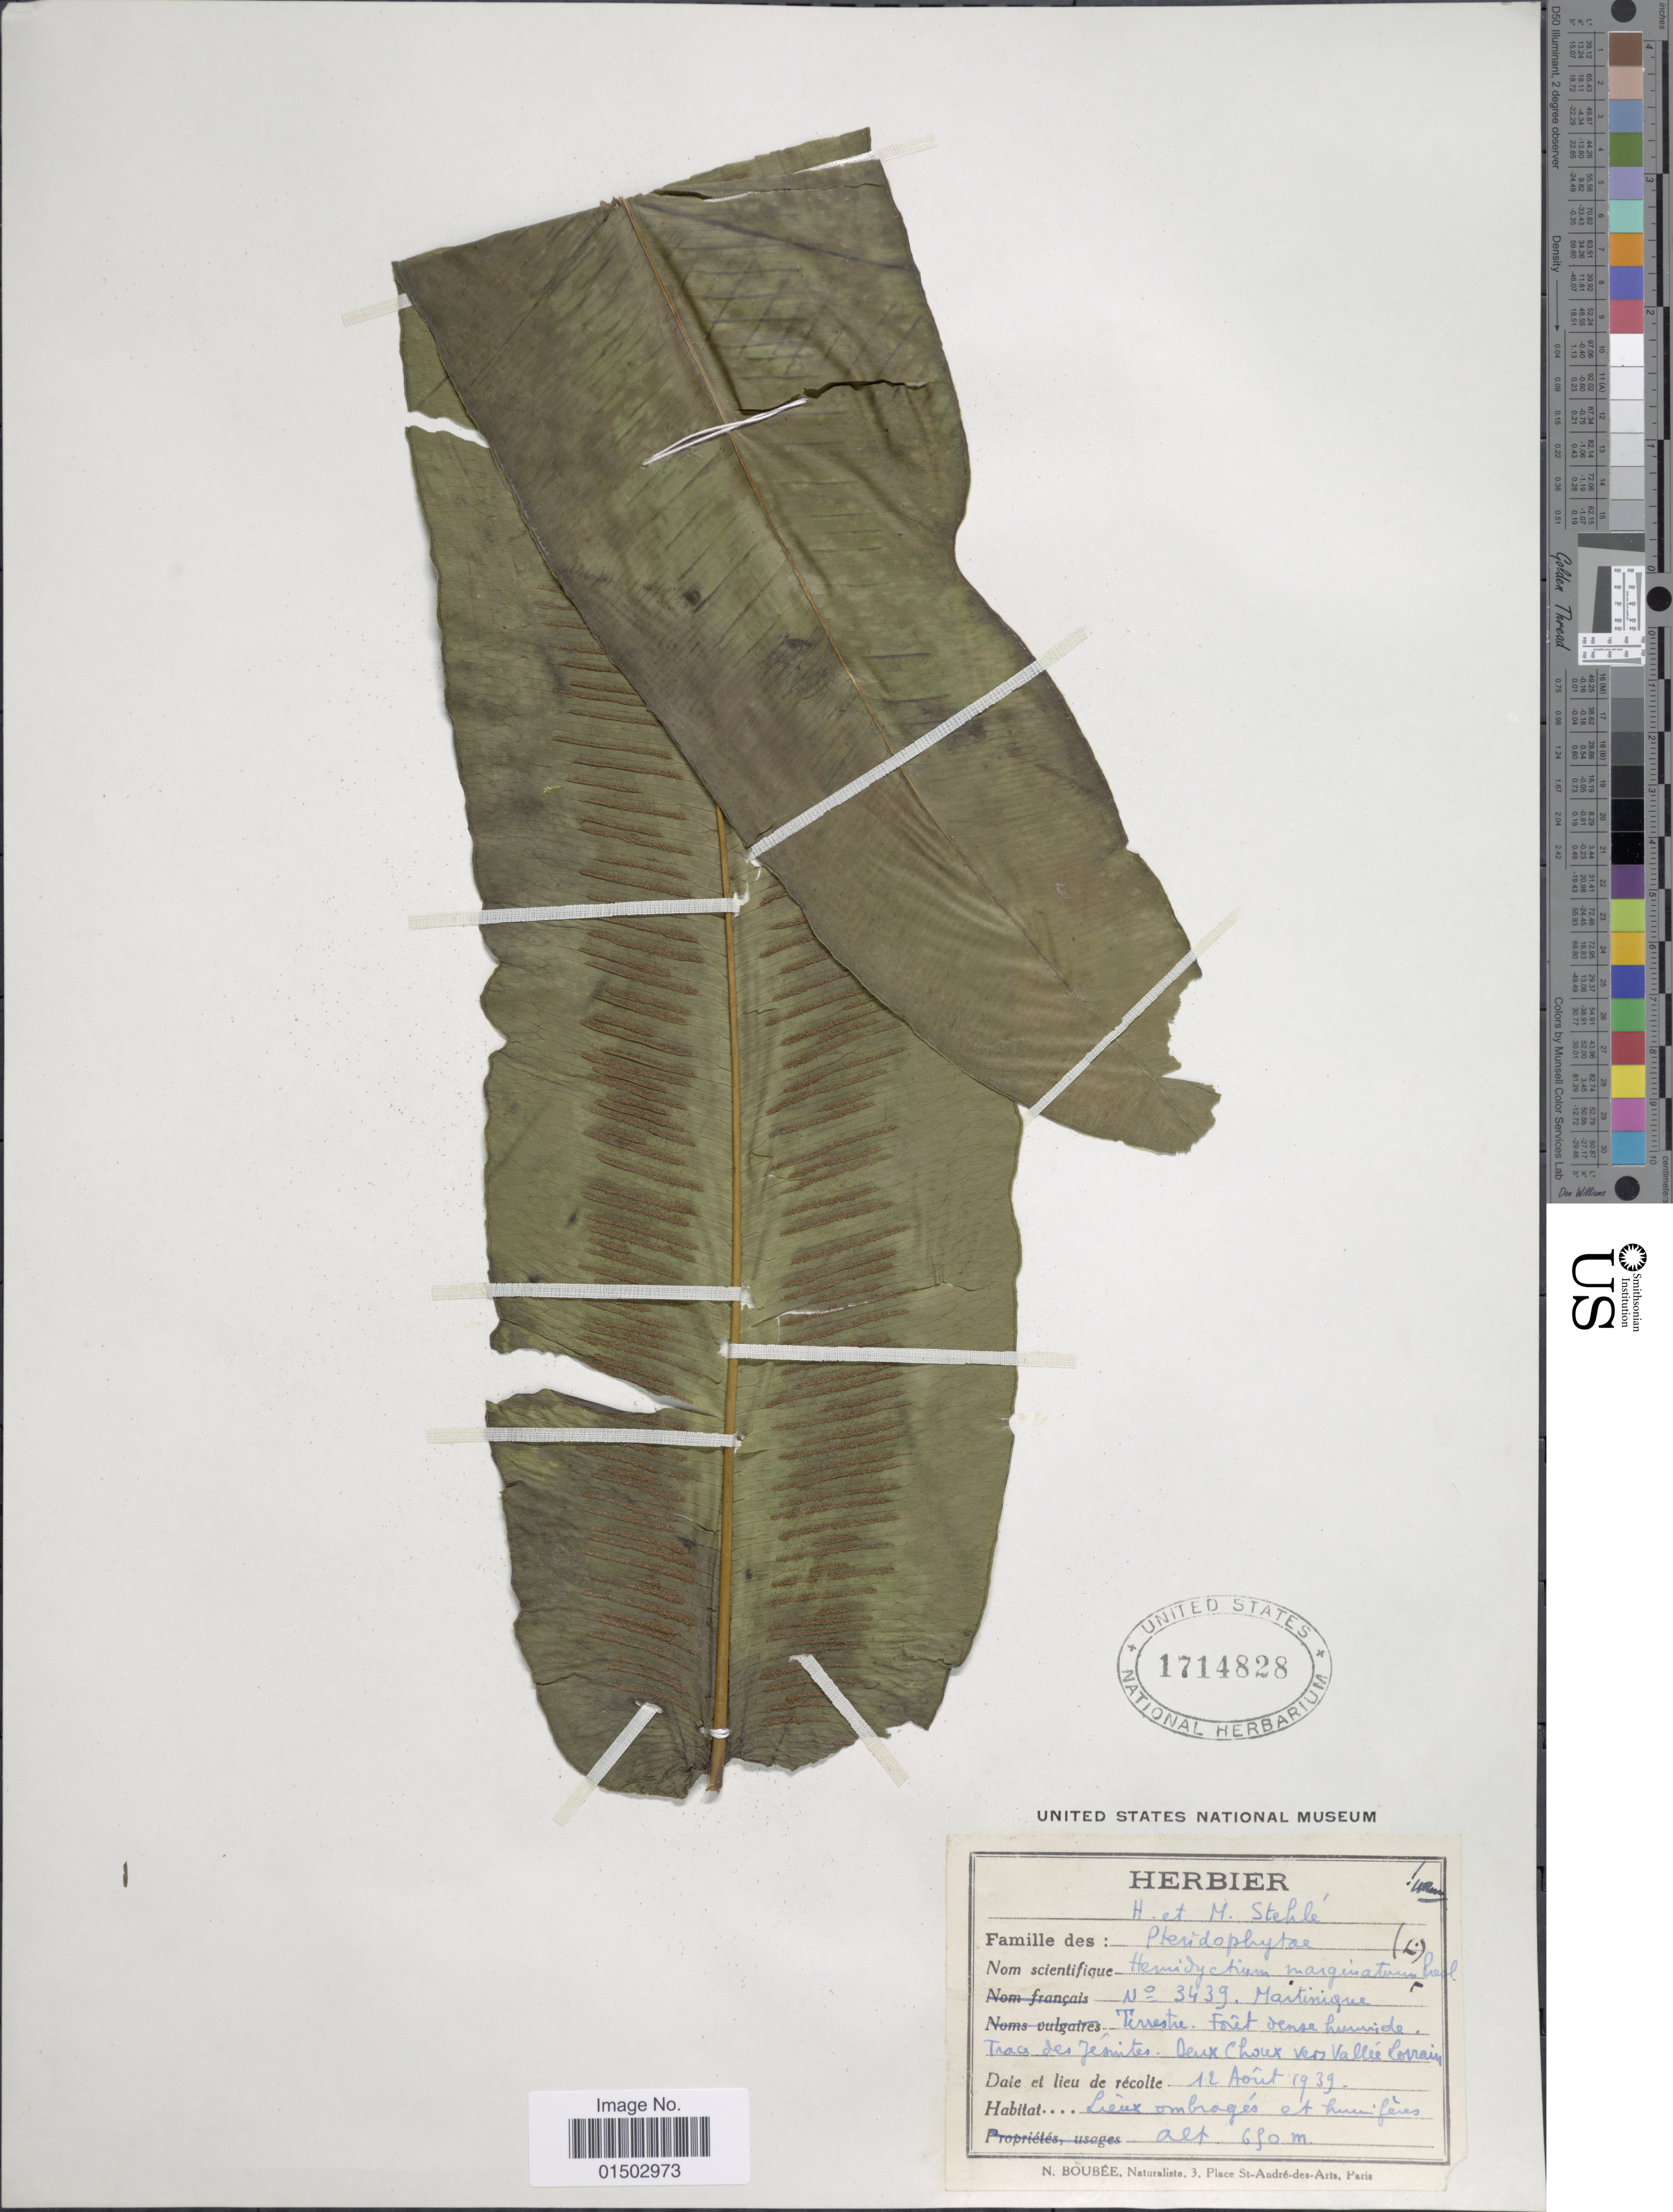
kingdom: Plantae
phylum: Tracheophyta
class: Polypodiopsida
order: Polypodiales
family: Hemidictyaceae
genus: Hemidictyum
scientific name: Hemidictyum marginatum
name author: (L.) C. Presl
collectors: H. Stehlé & M. Stehlé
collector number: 3439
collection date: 1939-08-12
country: Martinique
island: Martinique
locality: Terrestre. Foret dense humide. Trace des Jesuites. Deux Choux vers vallee Lorrain.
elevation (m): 670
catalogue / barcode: US 1714828